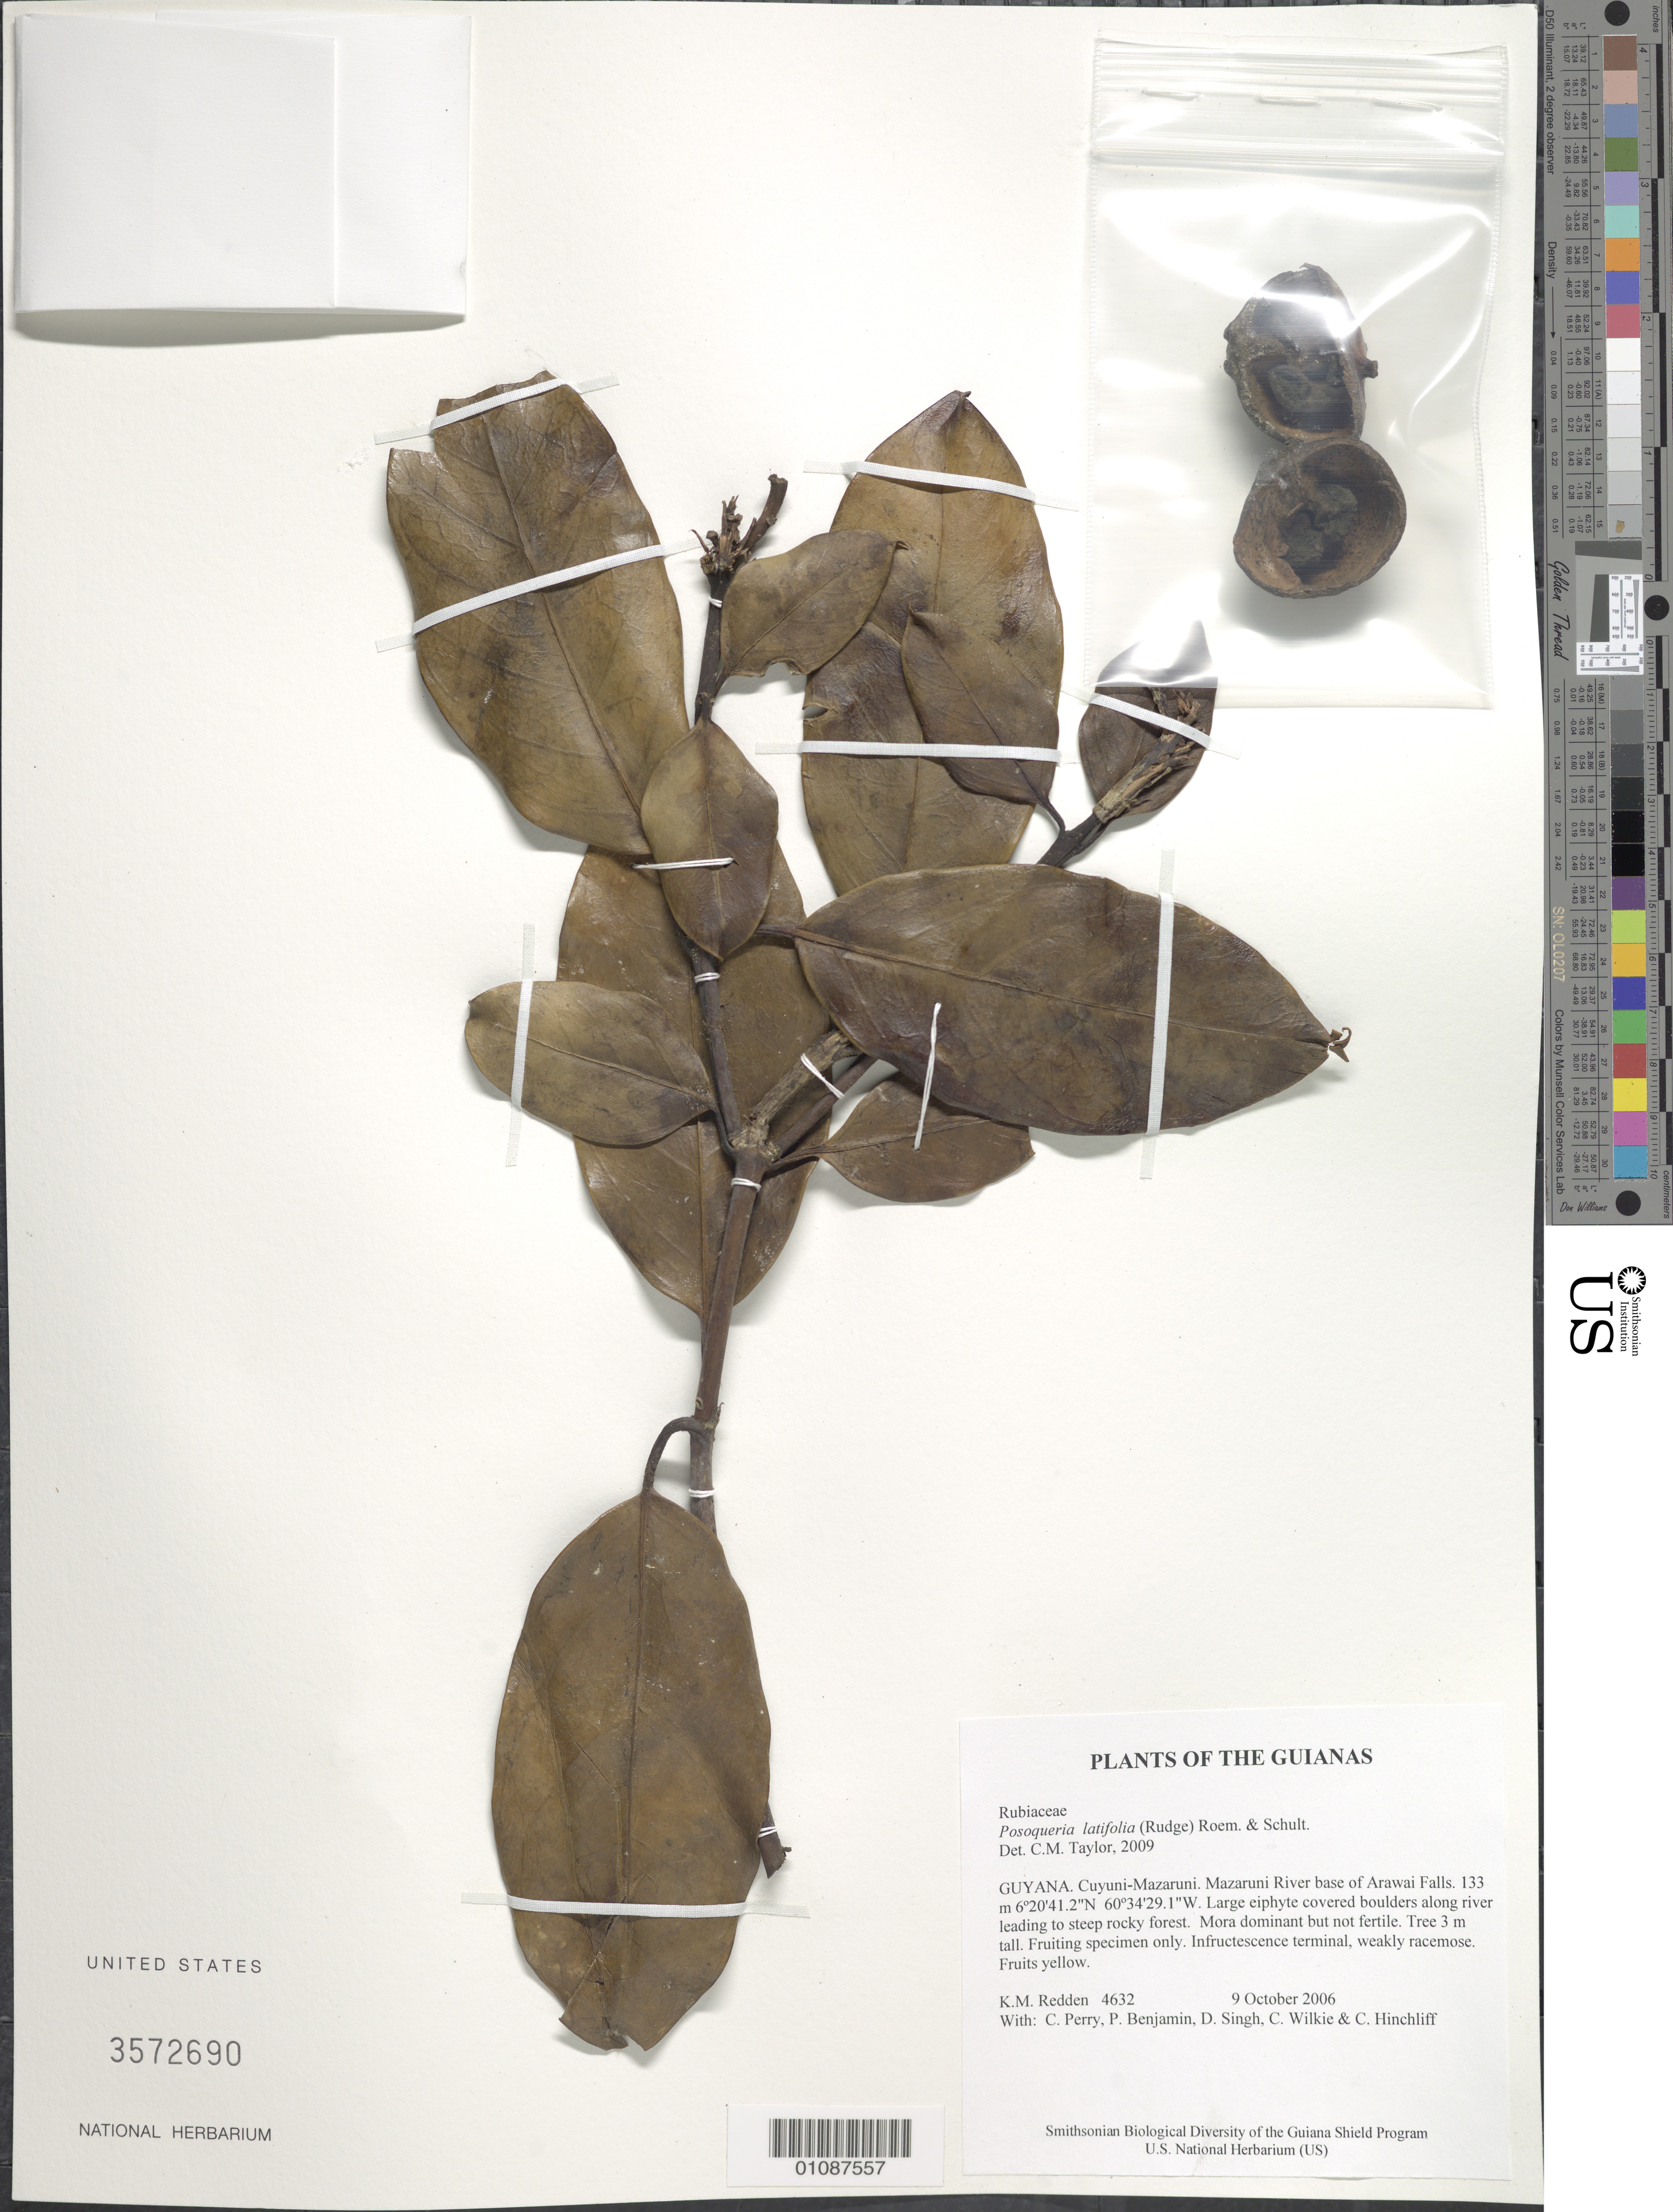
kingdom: Plantae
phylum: Tracheophyta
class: Magnoliopsida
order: Gentianales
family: Rubiaceae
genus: Posoqueria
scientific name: Posoqueria latifolia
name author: (Rudge) Roem. & Schult.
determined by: Taylor, Charlotte M.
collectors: K. M. Redden, C. Perry, P. Benjamin, D. Singh, C. Wilkie & C. E. Hinchliff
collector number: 4632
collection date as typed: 9 October 2006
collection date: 2006-10-09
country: Guyana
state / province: Cuyuni-Mazaruni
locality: Mazaruni River base of Arawai Falls.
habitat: Large epiphyte covered boulders along river leading to steep rocky forest. Mora dominant but not fertile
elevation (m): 133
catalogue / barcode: US 3572690